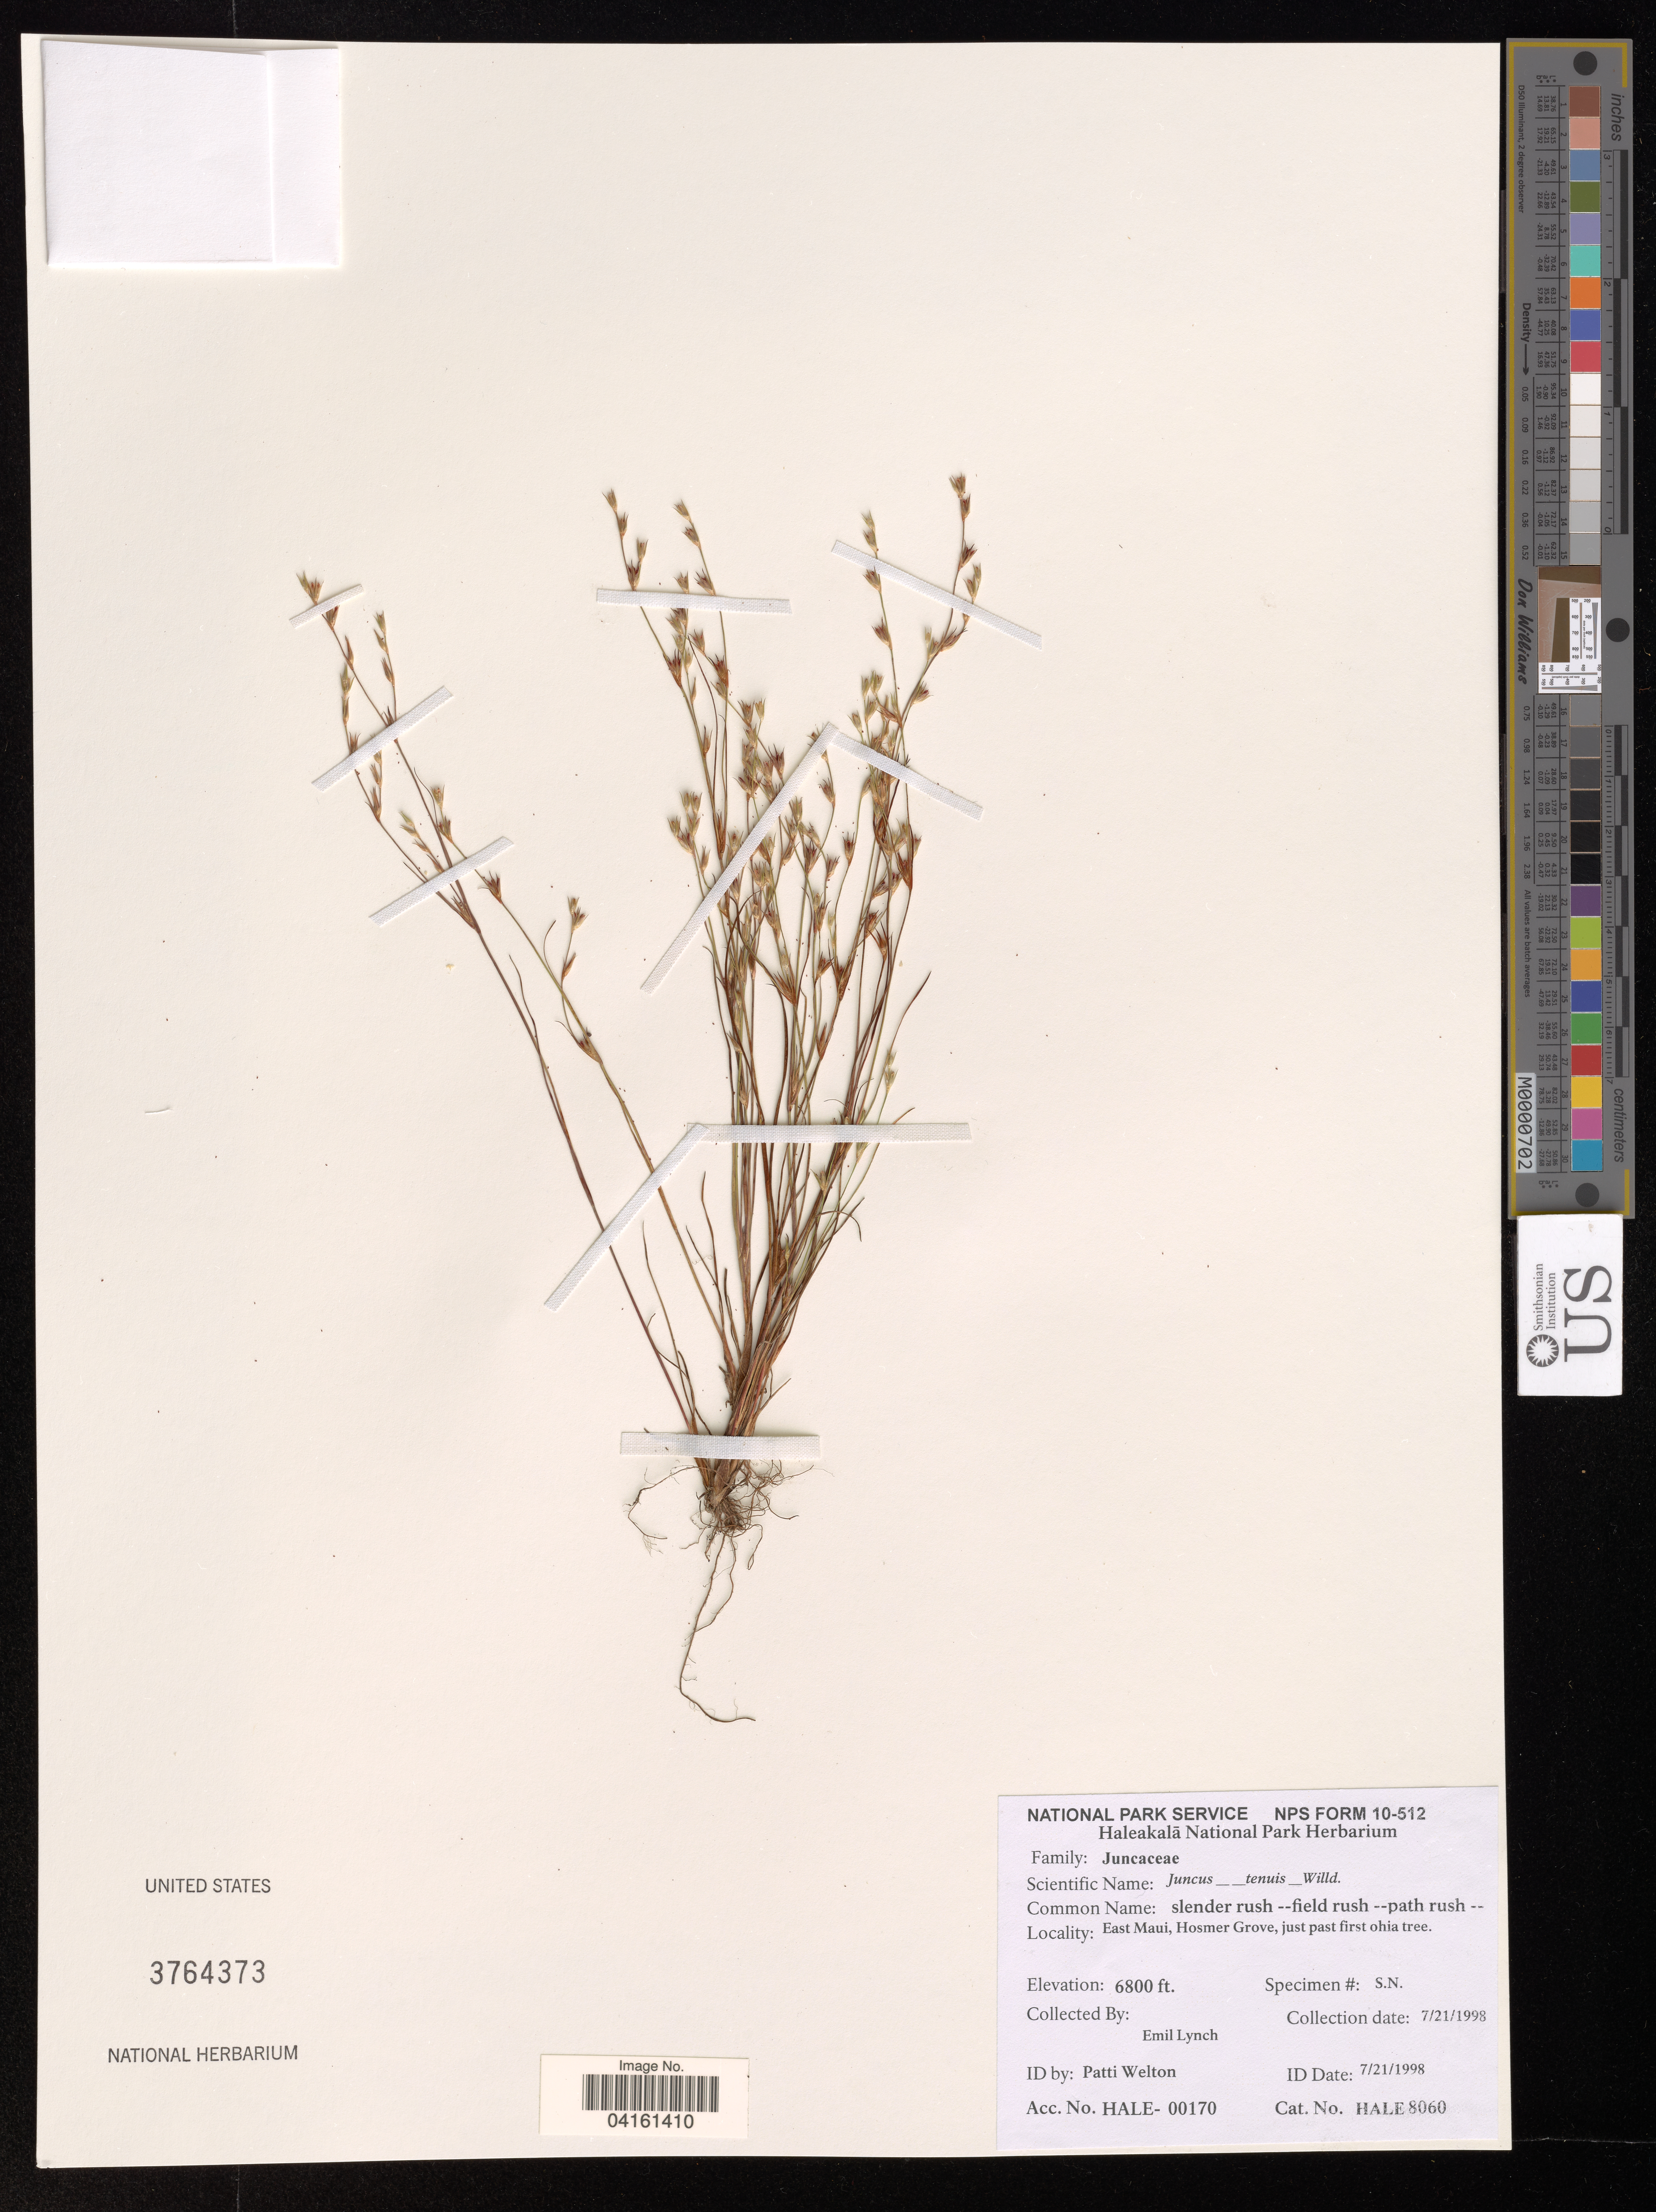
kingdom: Plantae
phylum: Tracheophyta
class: Liliopsida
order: Poales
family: Juncaceae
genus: Juncus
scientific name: Juncus tenuis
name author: Willd.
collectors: E. Lynch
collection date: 1998-07-21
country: United States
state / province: Hawaii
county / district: Maui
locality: East Maui, Hosmer Grove, just past first ohia tree.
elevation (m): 2073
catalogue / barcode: US 3764373